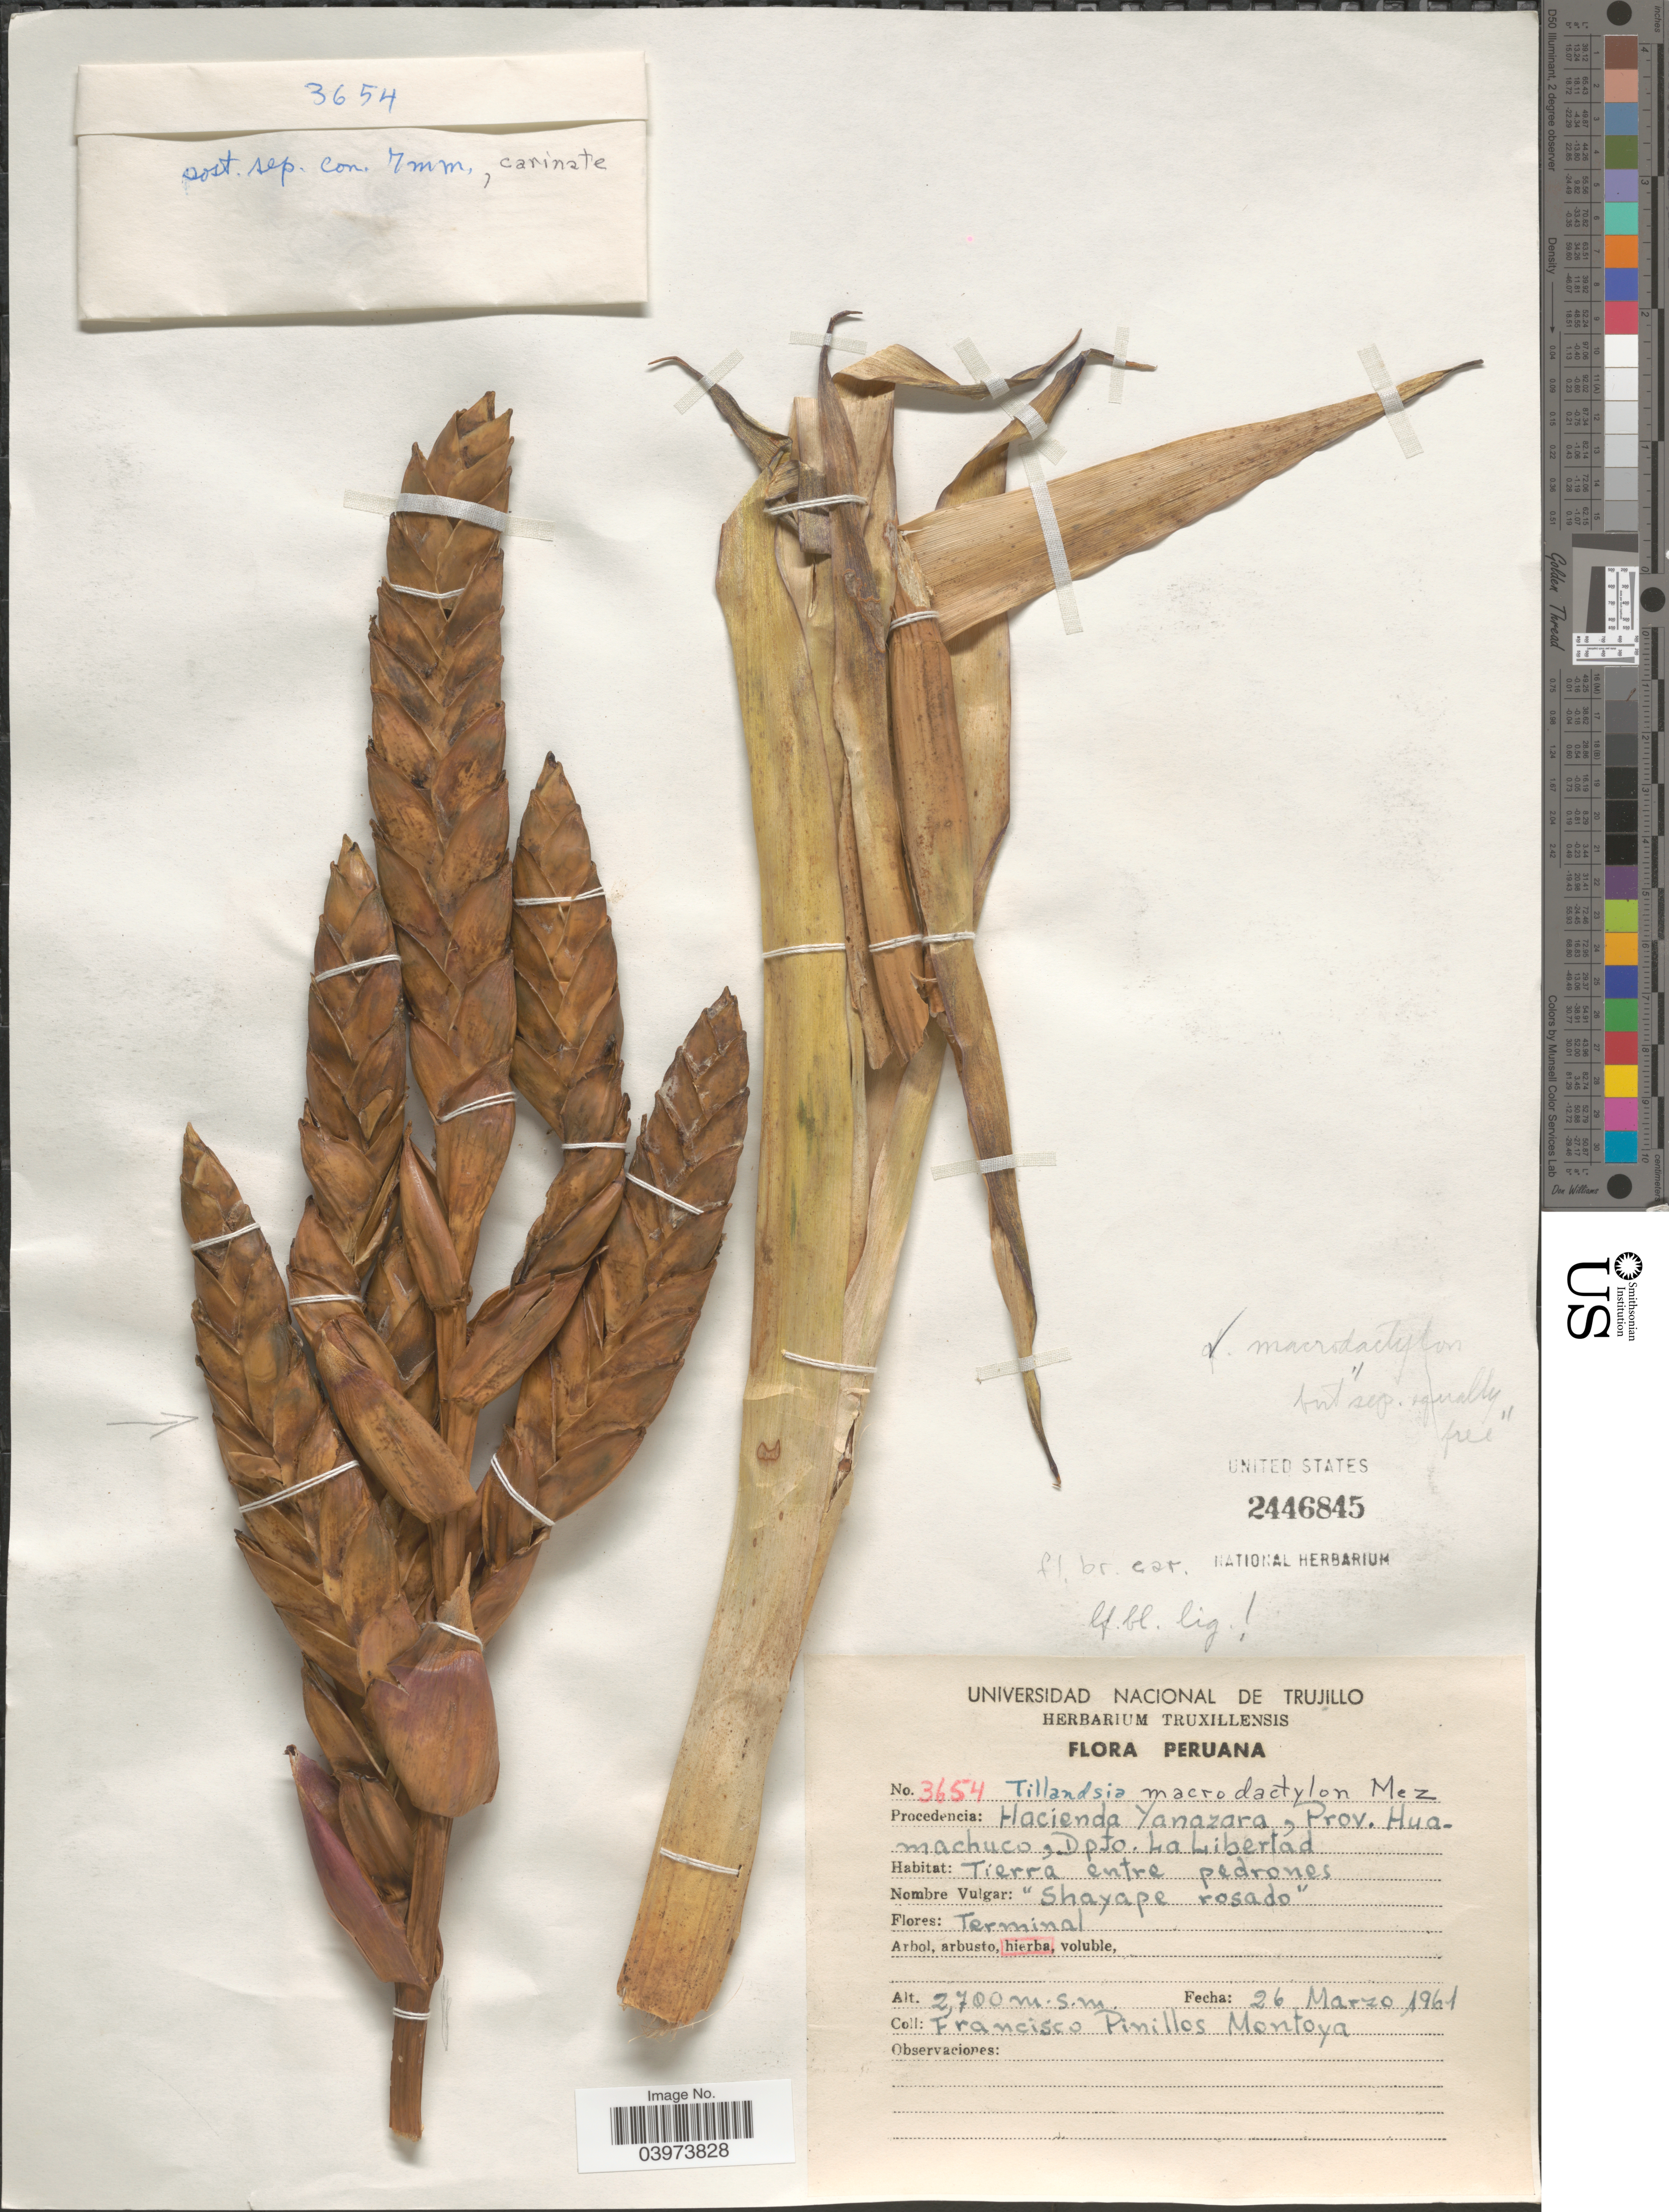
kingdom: Plantae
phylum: Tracheophyta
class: Liliopsida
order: Poales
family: Bromeliaceae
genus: Tillandsia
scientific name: Tillandsia macrodactylon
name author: Mez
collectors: F. Montoya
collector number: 3654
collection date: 1961-03-26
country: Peru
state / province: La Libertad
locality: Hacienda Yanazara, Prov. Huamachuco, Dpto. La Libertad.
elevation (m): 2700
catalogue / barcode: US 2446845